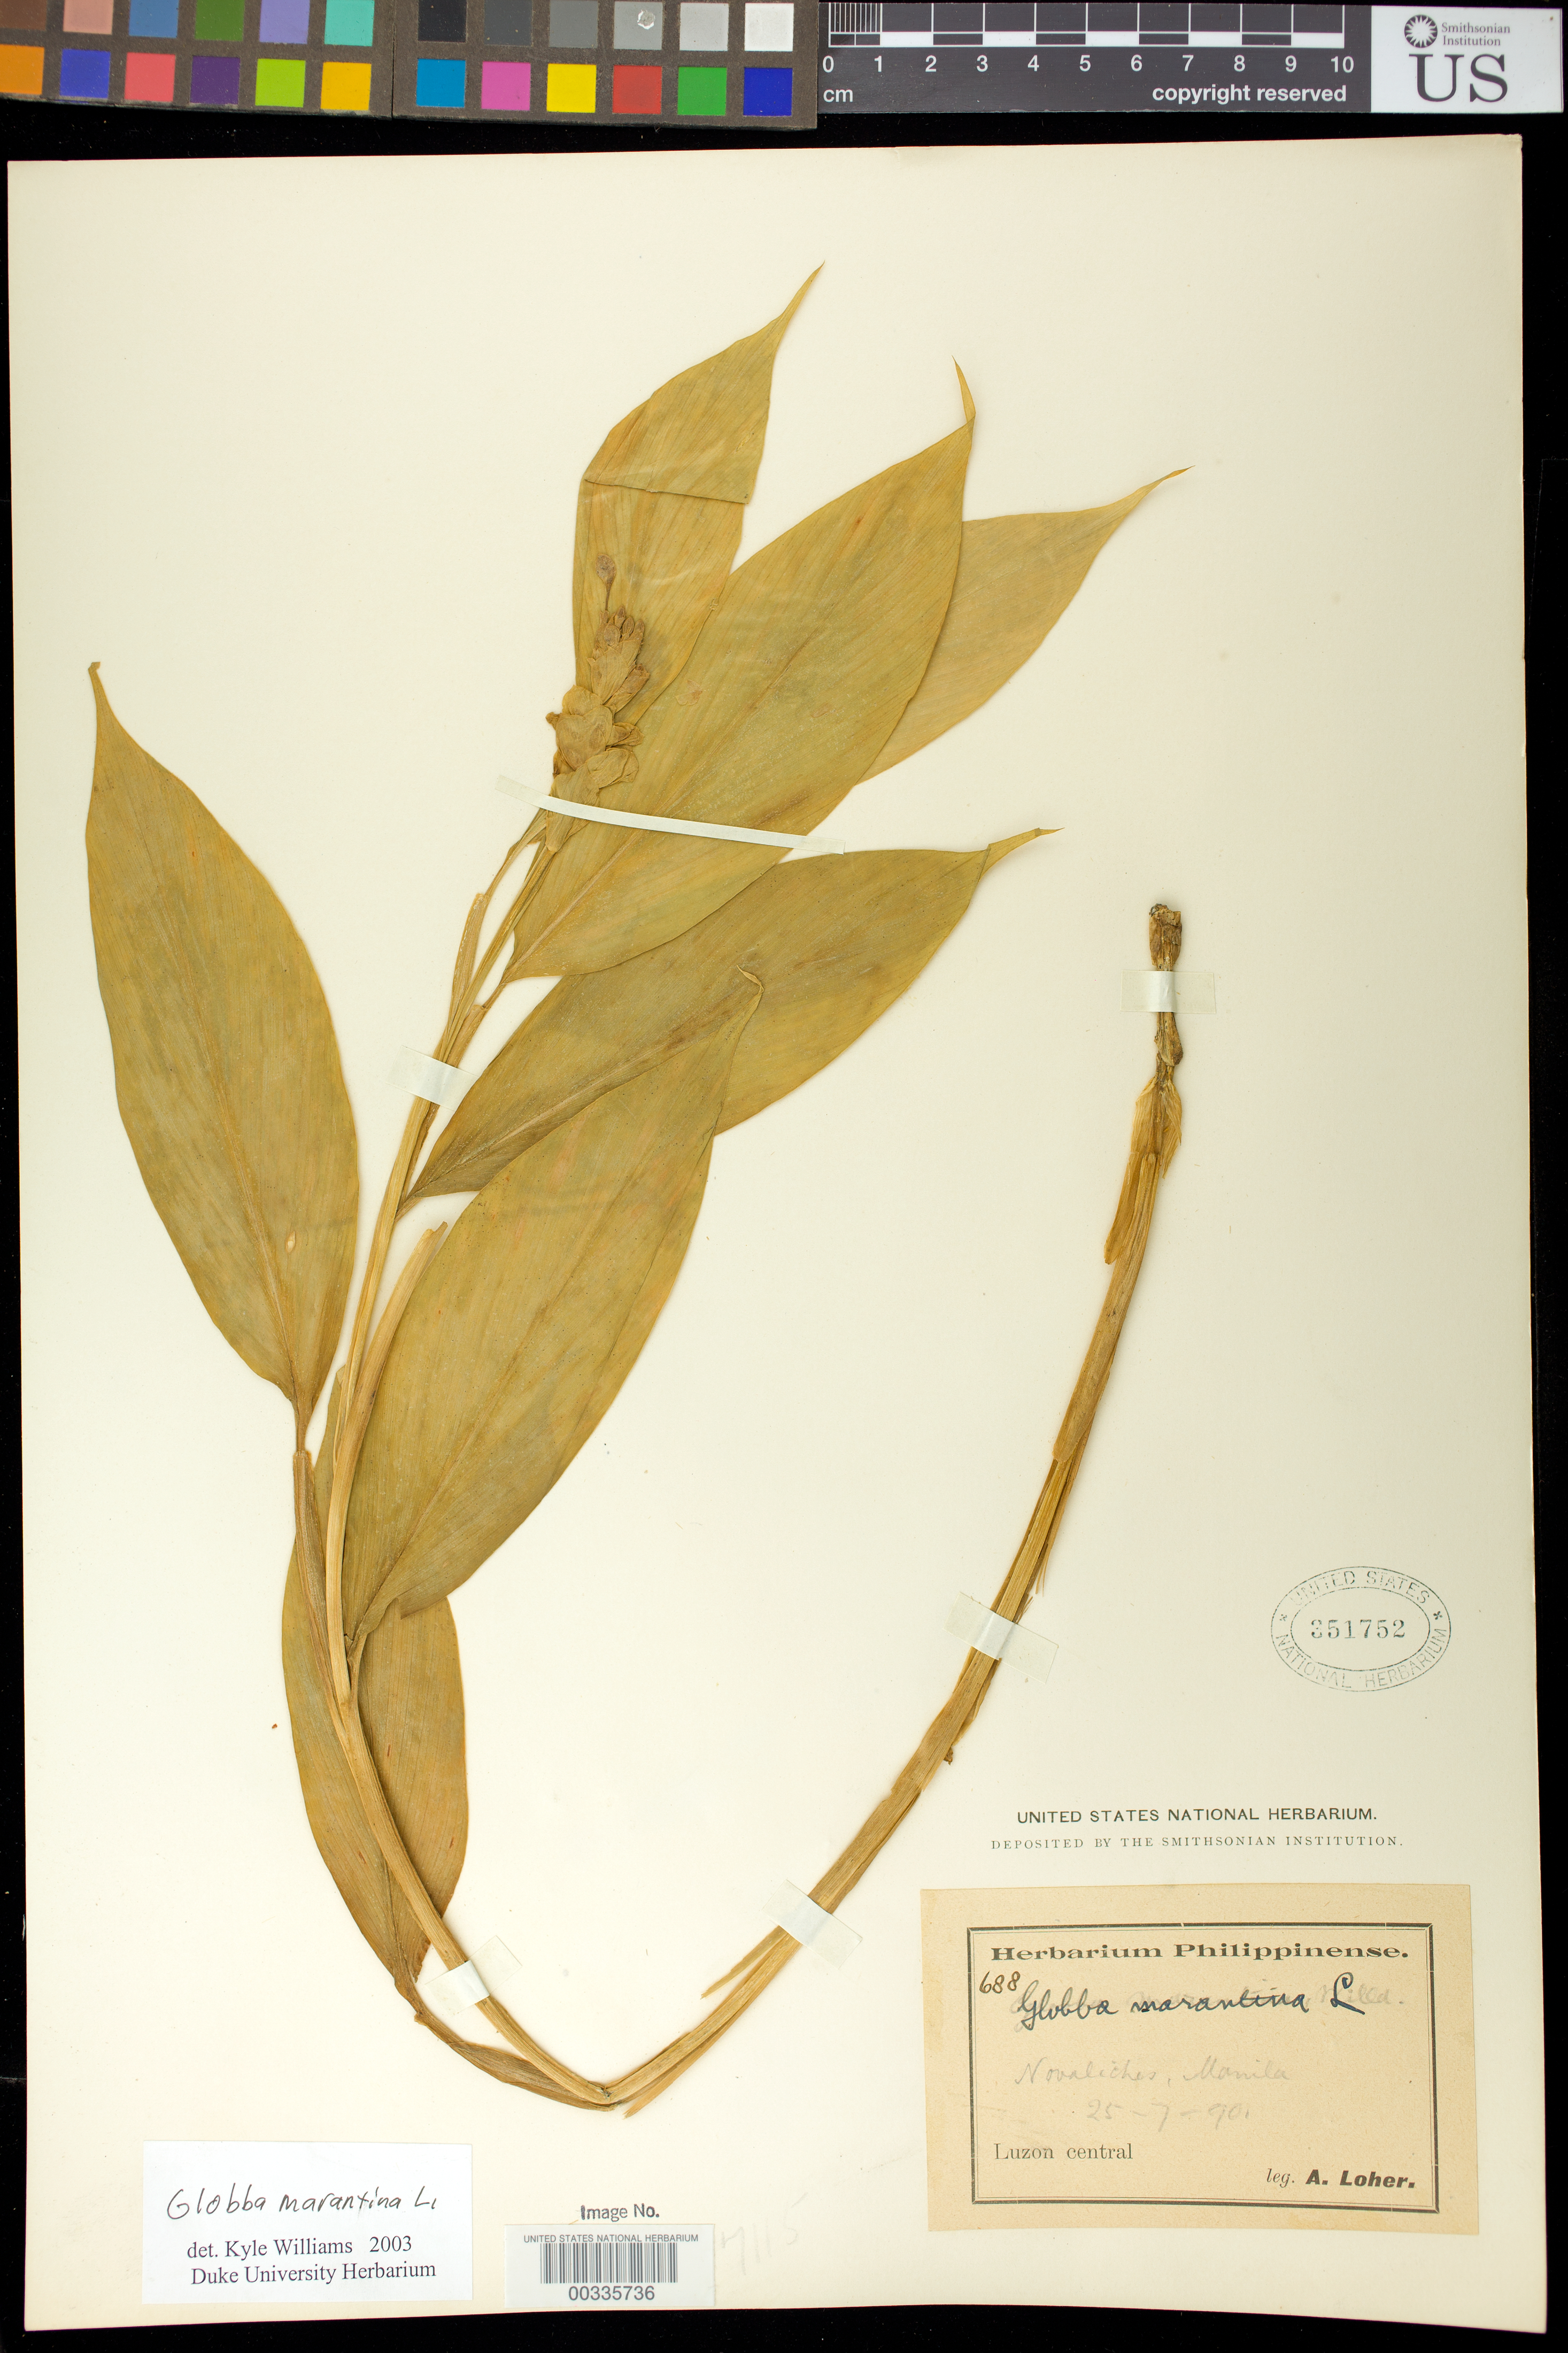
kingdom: Plantae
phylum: Tracheophyta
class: Liliopsida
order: Zingiberales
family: Zingiberaceae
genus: Globba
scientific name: Globba marantina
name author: L.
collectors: A. Loher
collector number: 688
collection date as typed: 25 Jul 1890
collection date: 1890-07-25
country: Philippines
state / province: National Capital Region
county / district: Manila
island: Luzon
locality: Novaliches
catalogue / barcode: US 351752